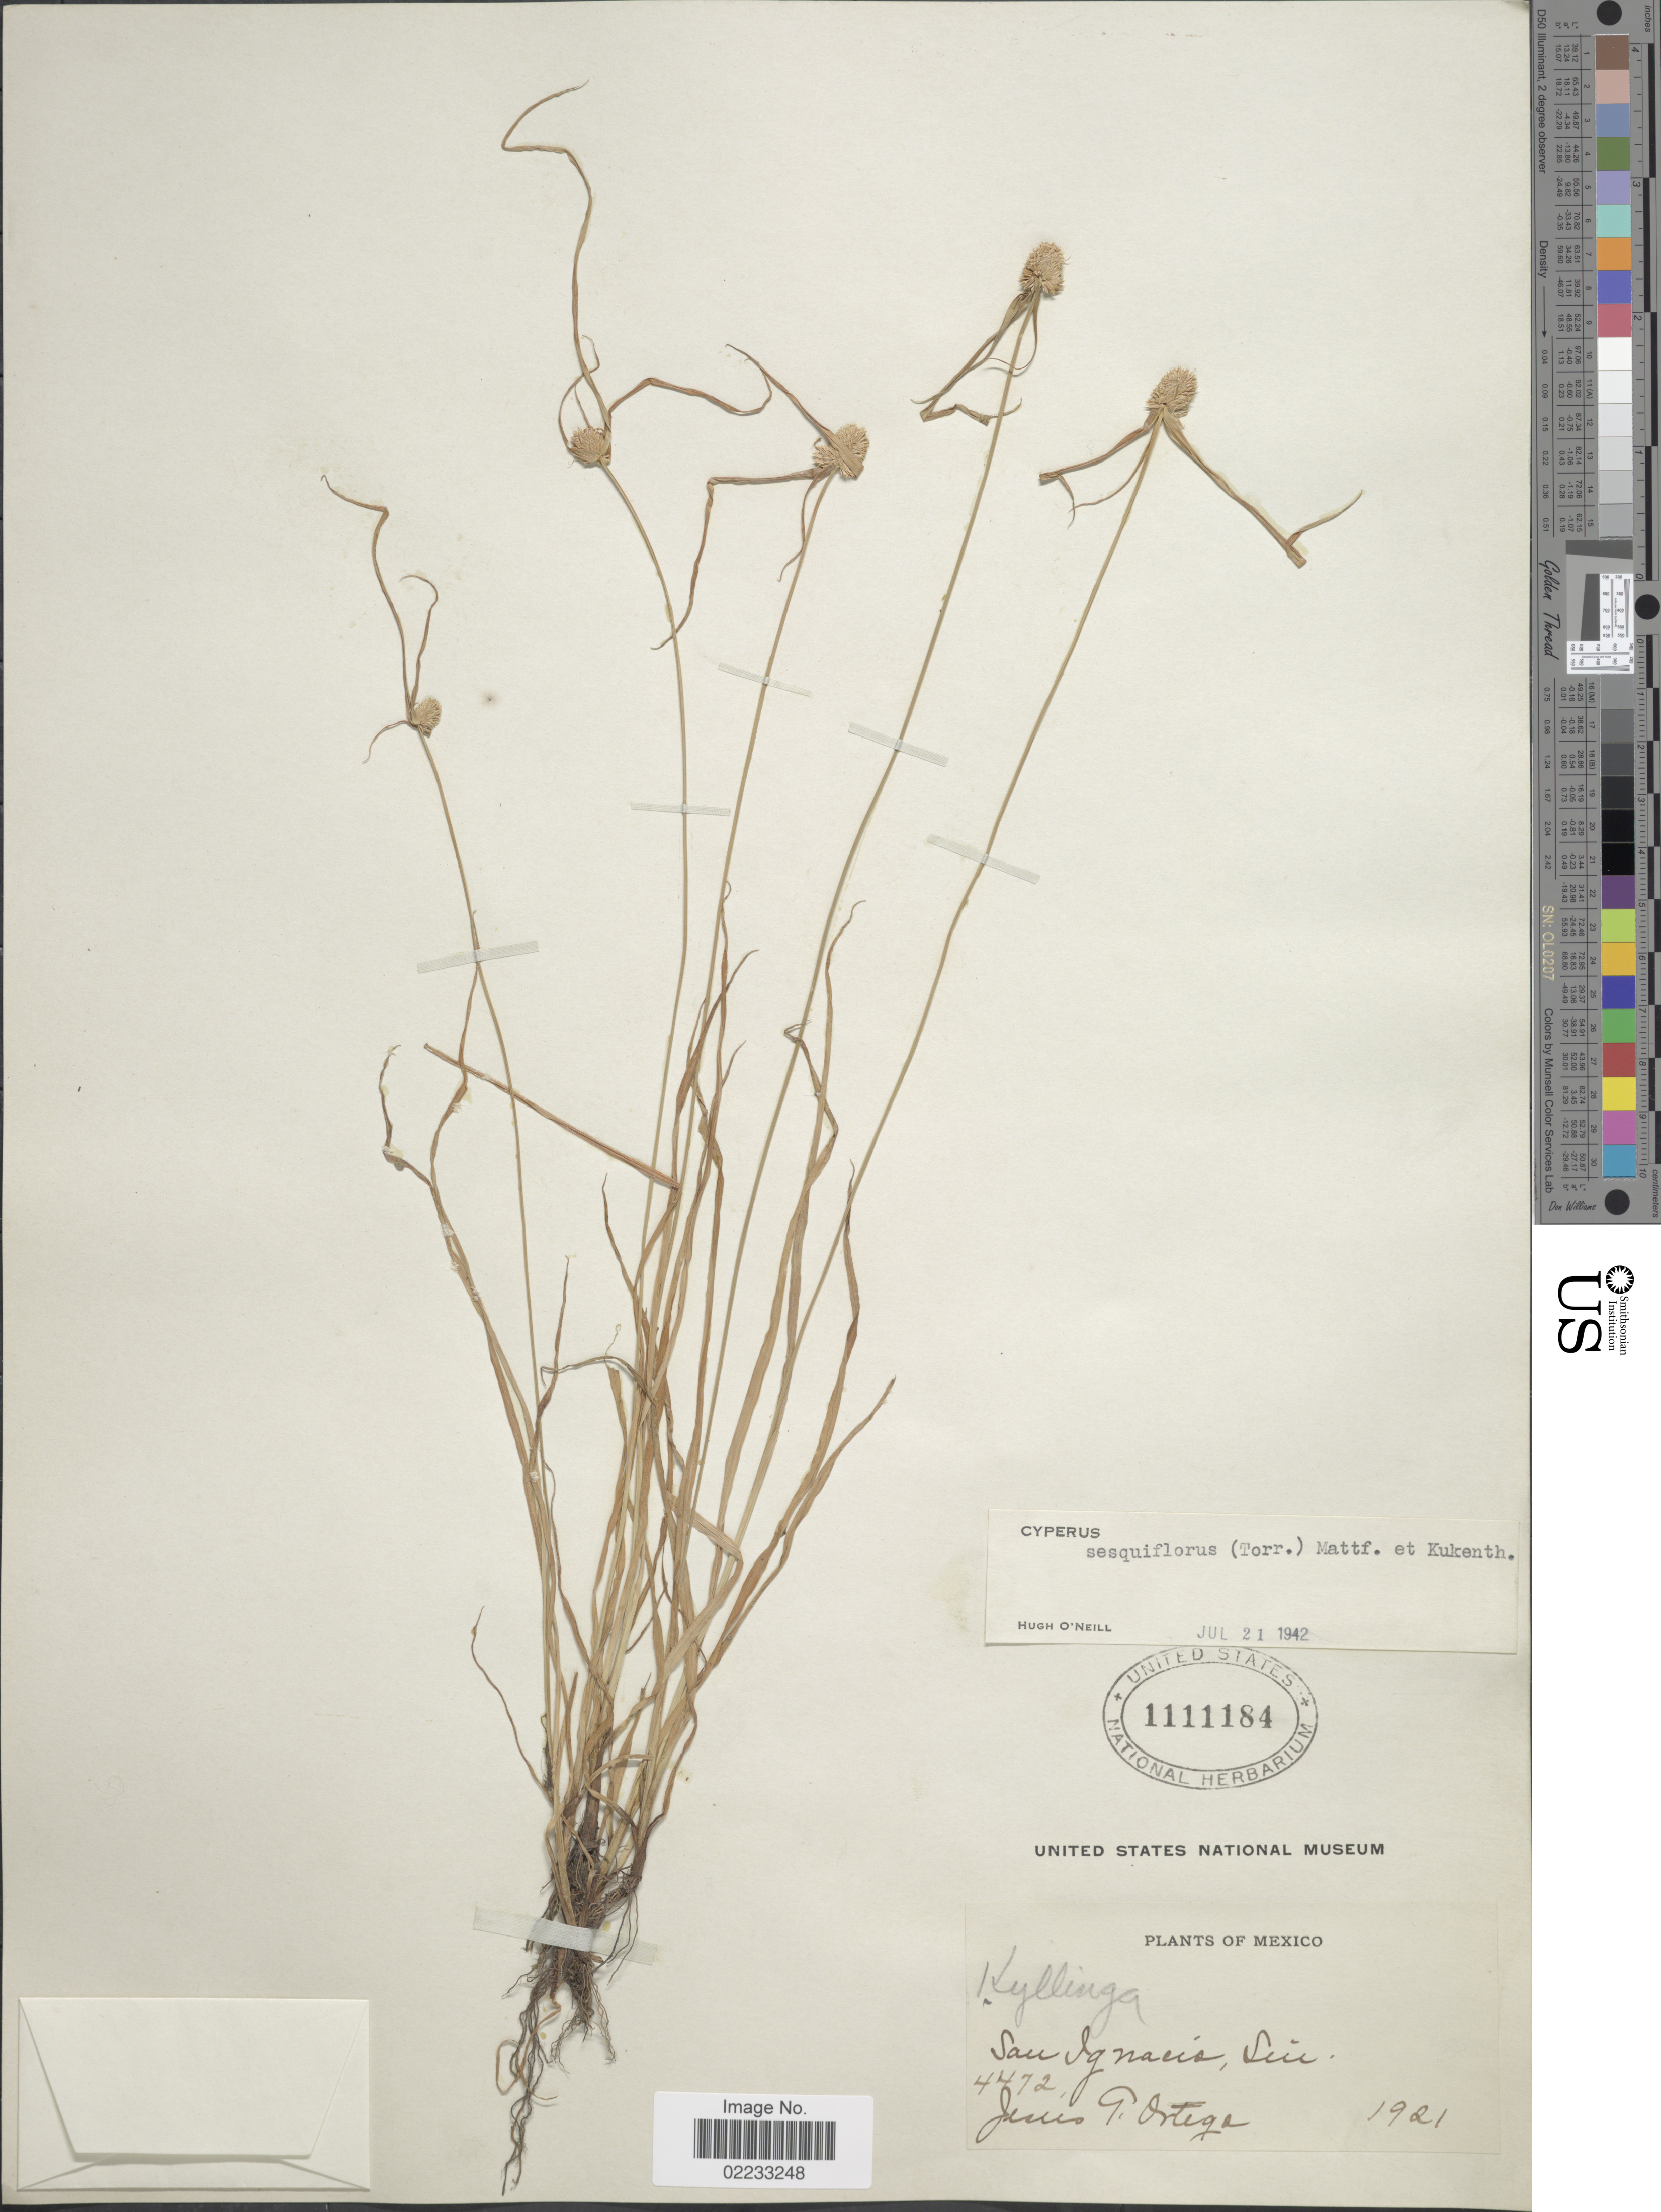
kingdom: Plantae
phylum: Tracheophyta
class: Liliopsida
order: Poales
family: Cyperaceae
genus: Cyperus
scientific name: Cyperus sesquiflorus subsp. sesquiflorus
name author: (Torr.) Mattf. & Kük.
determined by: Strong, M. T., (US), Smithsonian Institution - National Museum of Natural History (UNITED STATES)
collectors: J. Ortega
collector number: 4472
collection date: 1921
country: Mexico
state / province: Sinaloa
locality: San Ignacio.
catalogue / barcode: US 1111184